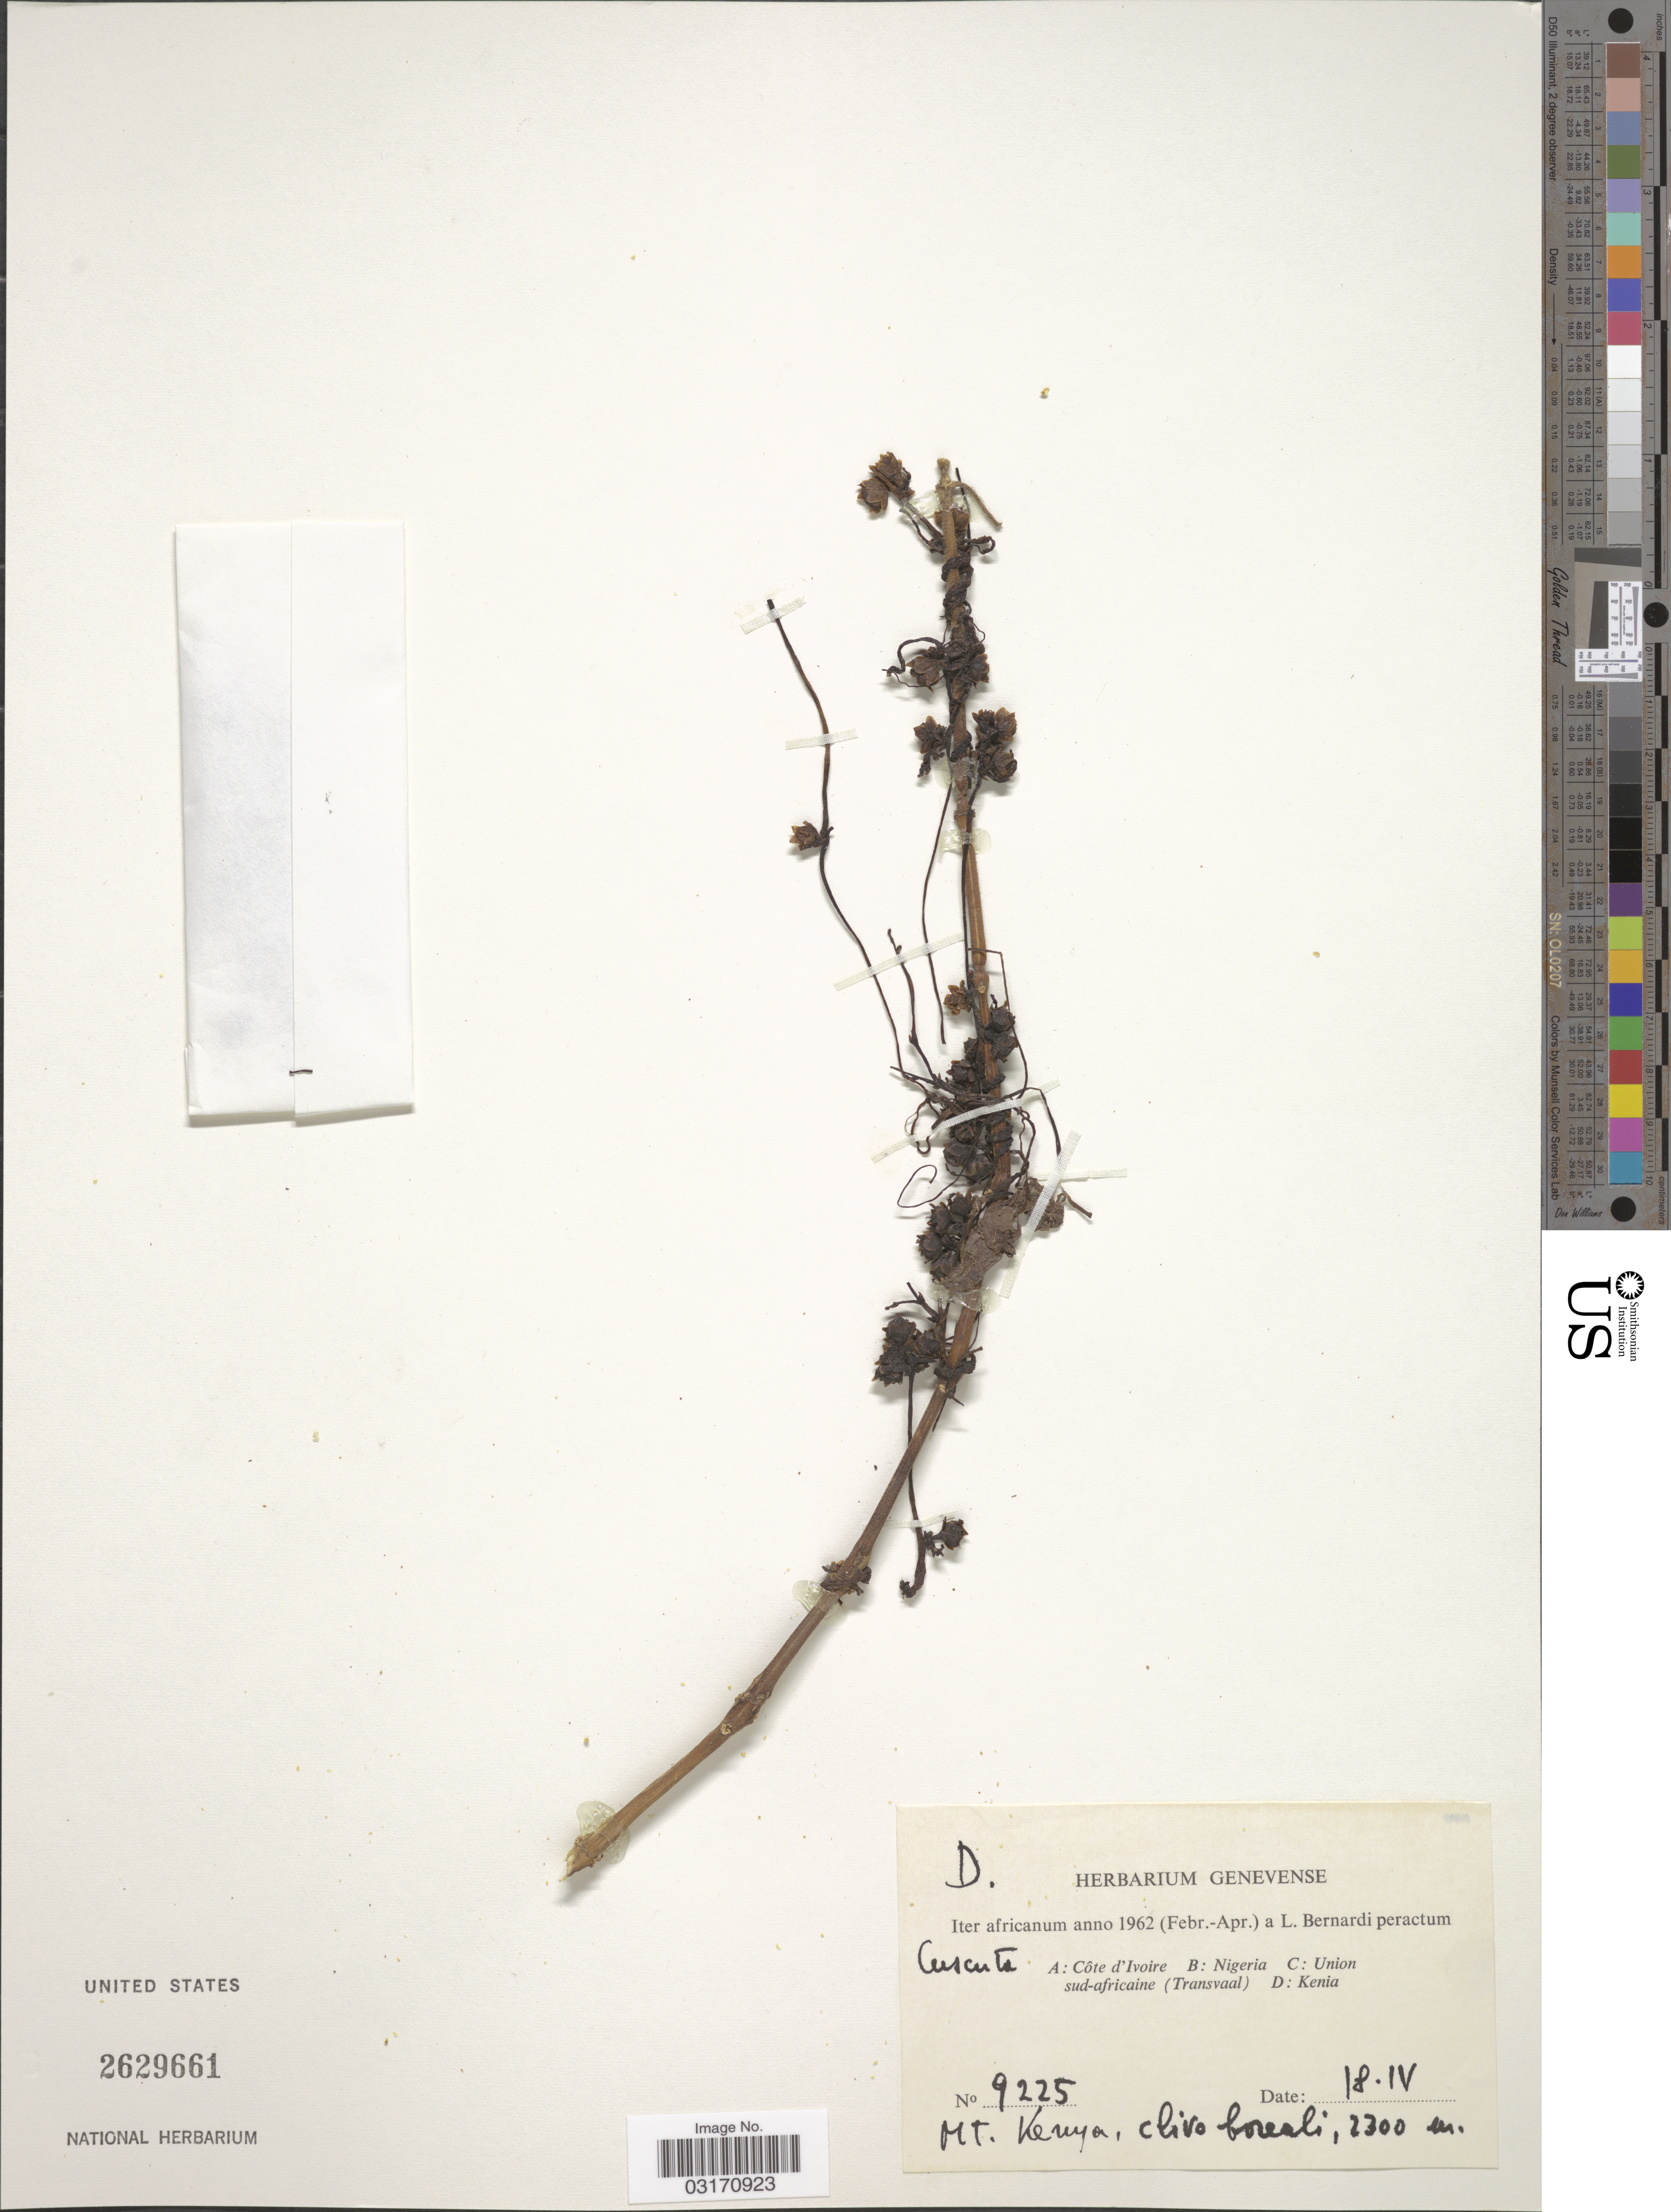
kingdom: Plantae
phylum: Tracheophyta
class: Magnoliopsida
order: Solanales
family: Convolvulaceae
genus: Cuscuta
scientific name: Cuscuta sp.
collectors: L. Bernardi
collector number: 9225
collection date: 1962-04-18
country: Kenya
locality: Mt. Kenya, clivo boreali.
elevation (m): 2300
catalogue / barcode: US 2629661